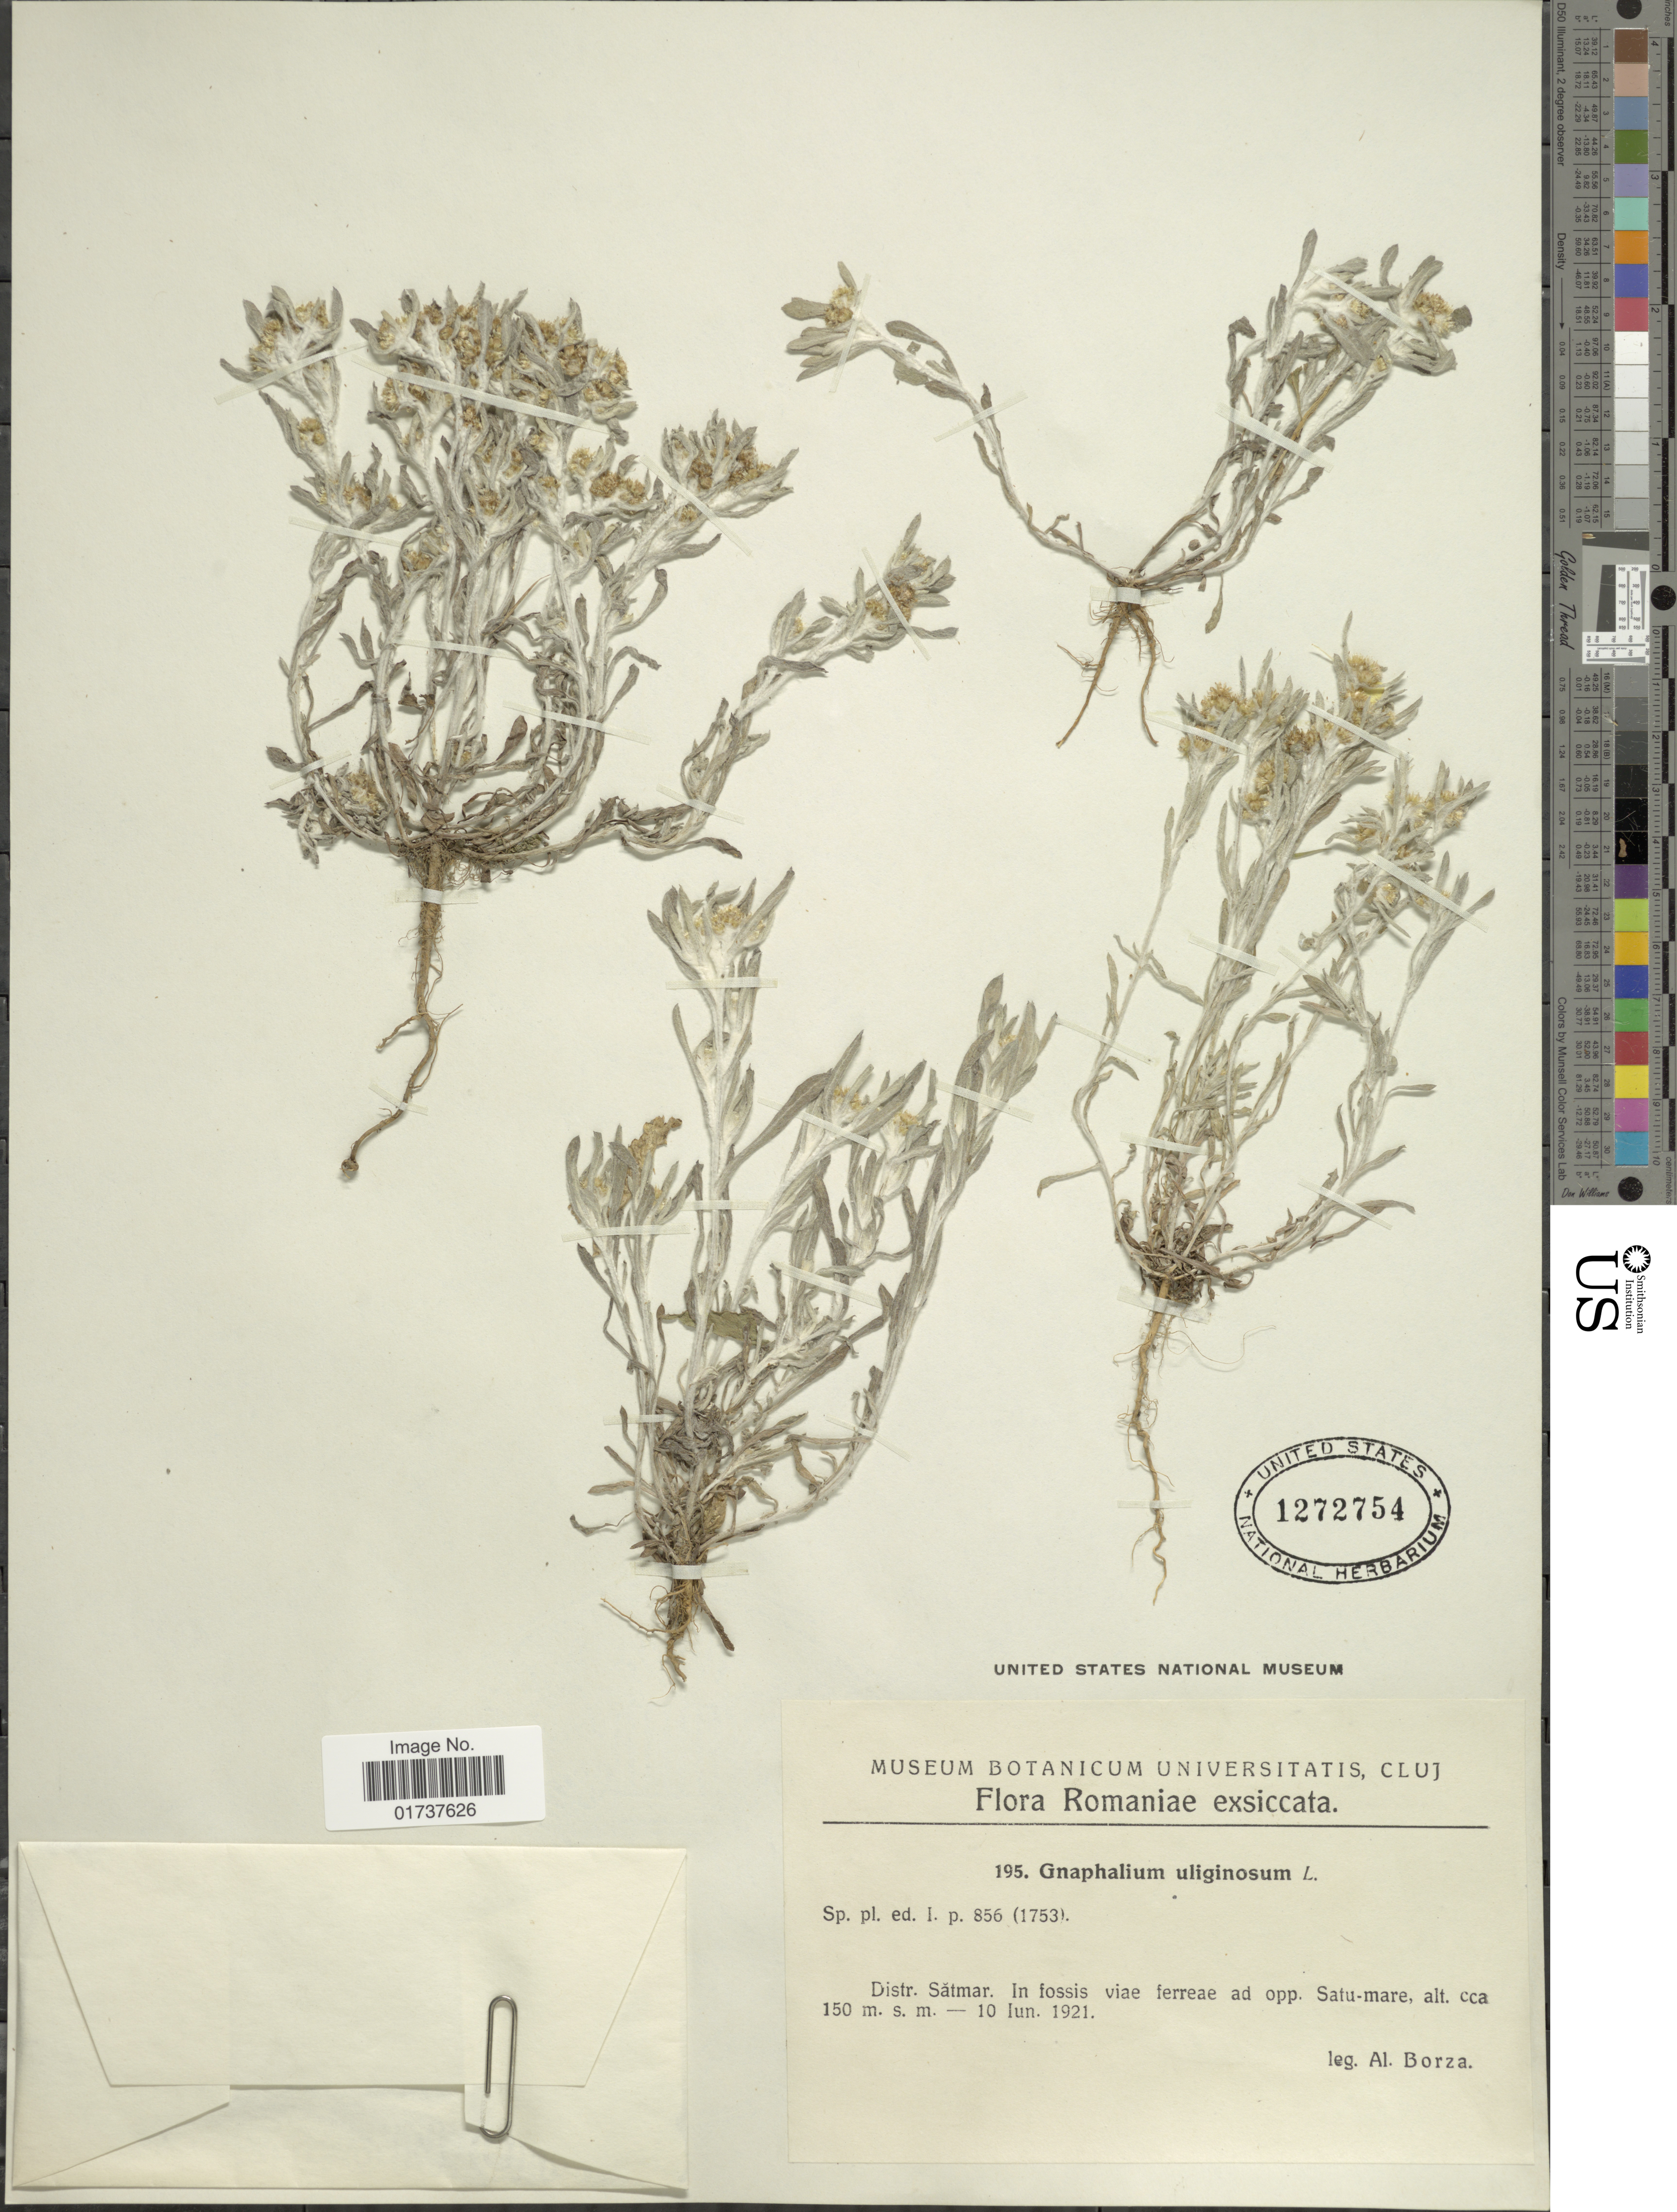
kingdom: Plantae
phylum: Tracheophyta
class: Magnoliopsida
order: Asterales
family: Asteraceae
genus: Gnaphalium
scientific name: Gnaphalium uliginosum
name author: L.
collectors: A. Borza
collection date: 1921-06-10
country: Romania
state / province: Satu Mare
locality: Distr. Satmar, in fossis viae ferreae ad opp, Satu-mare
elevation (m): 150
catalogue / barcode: US 1272754